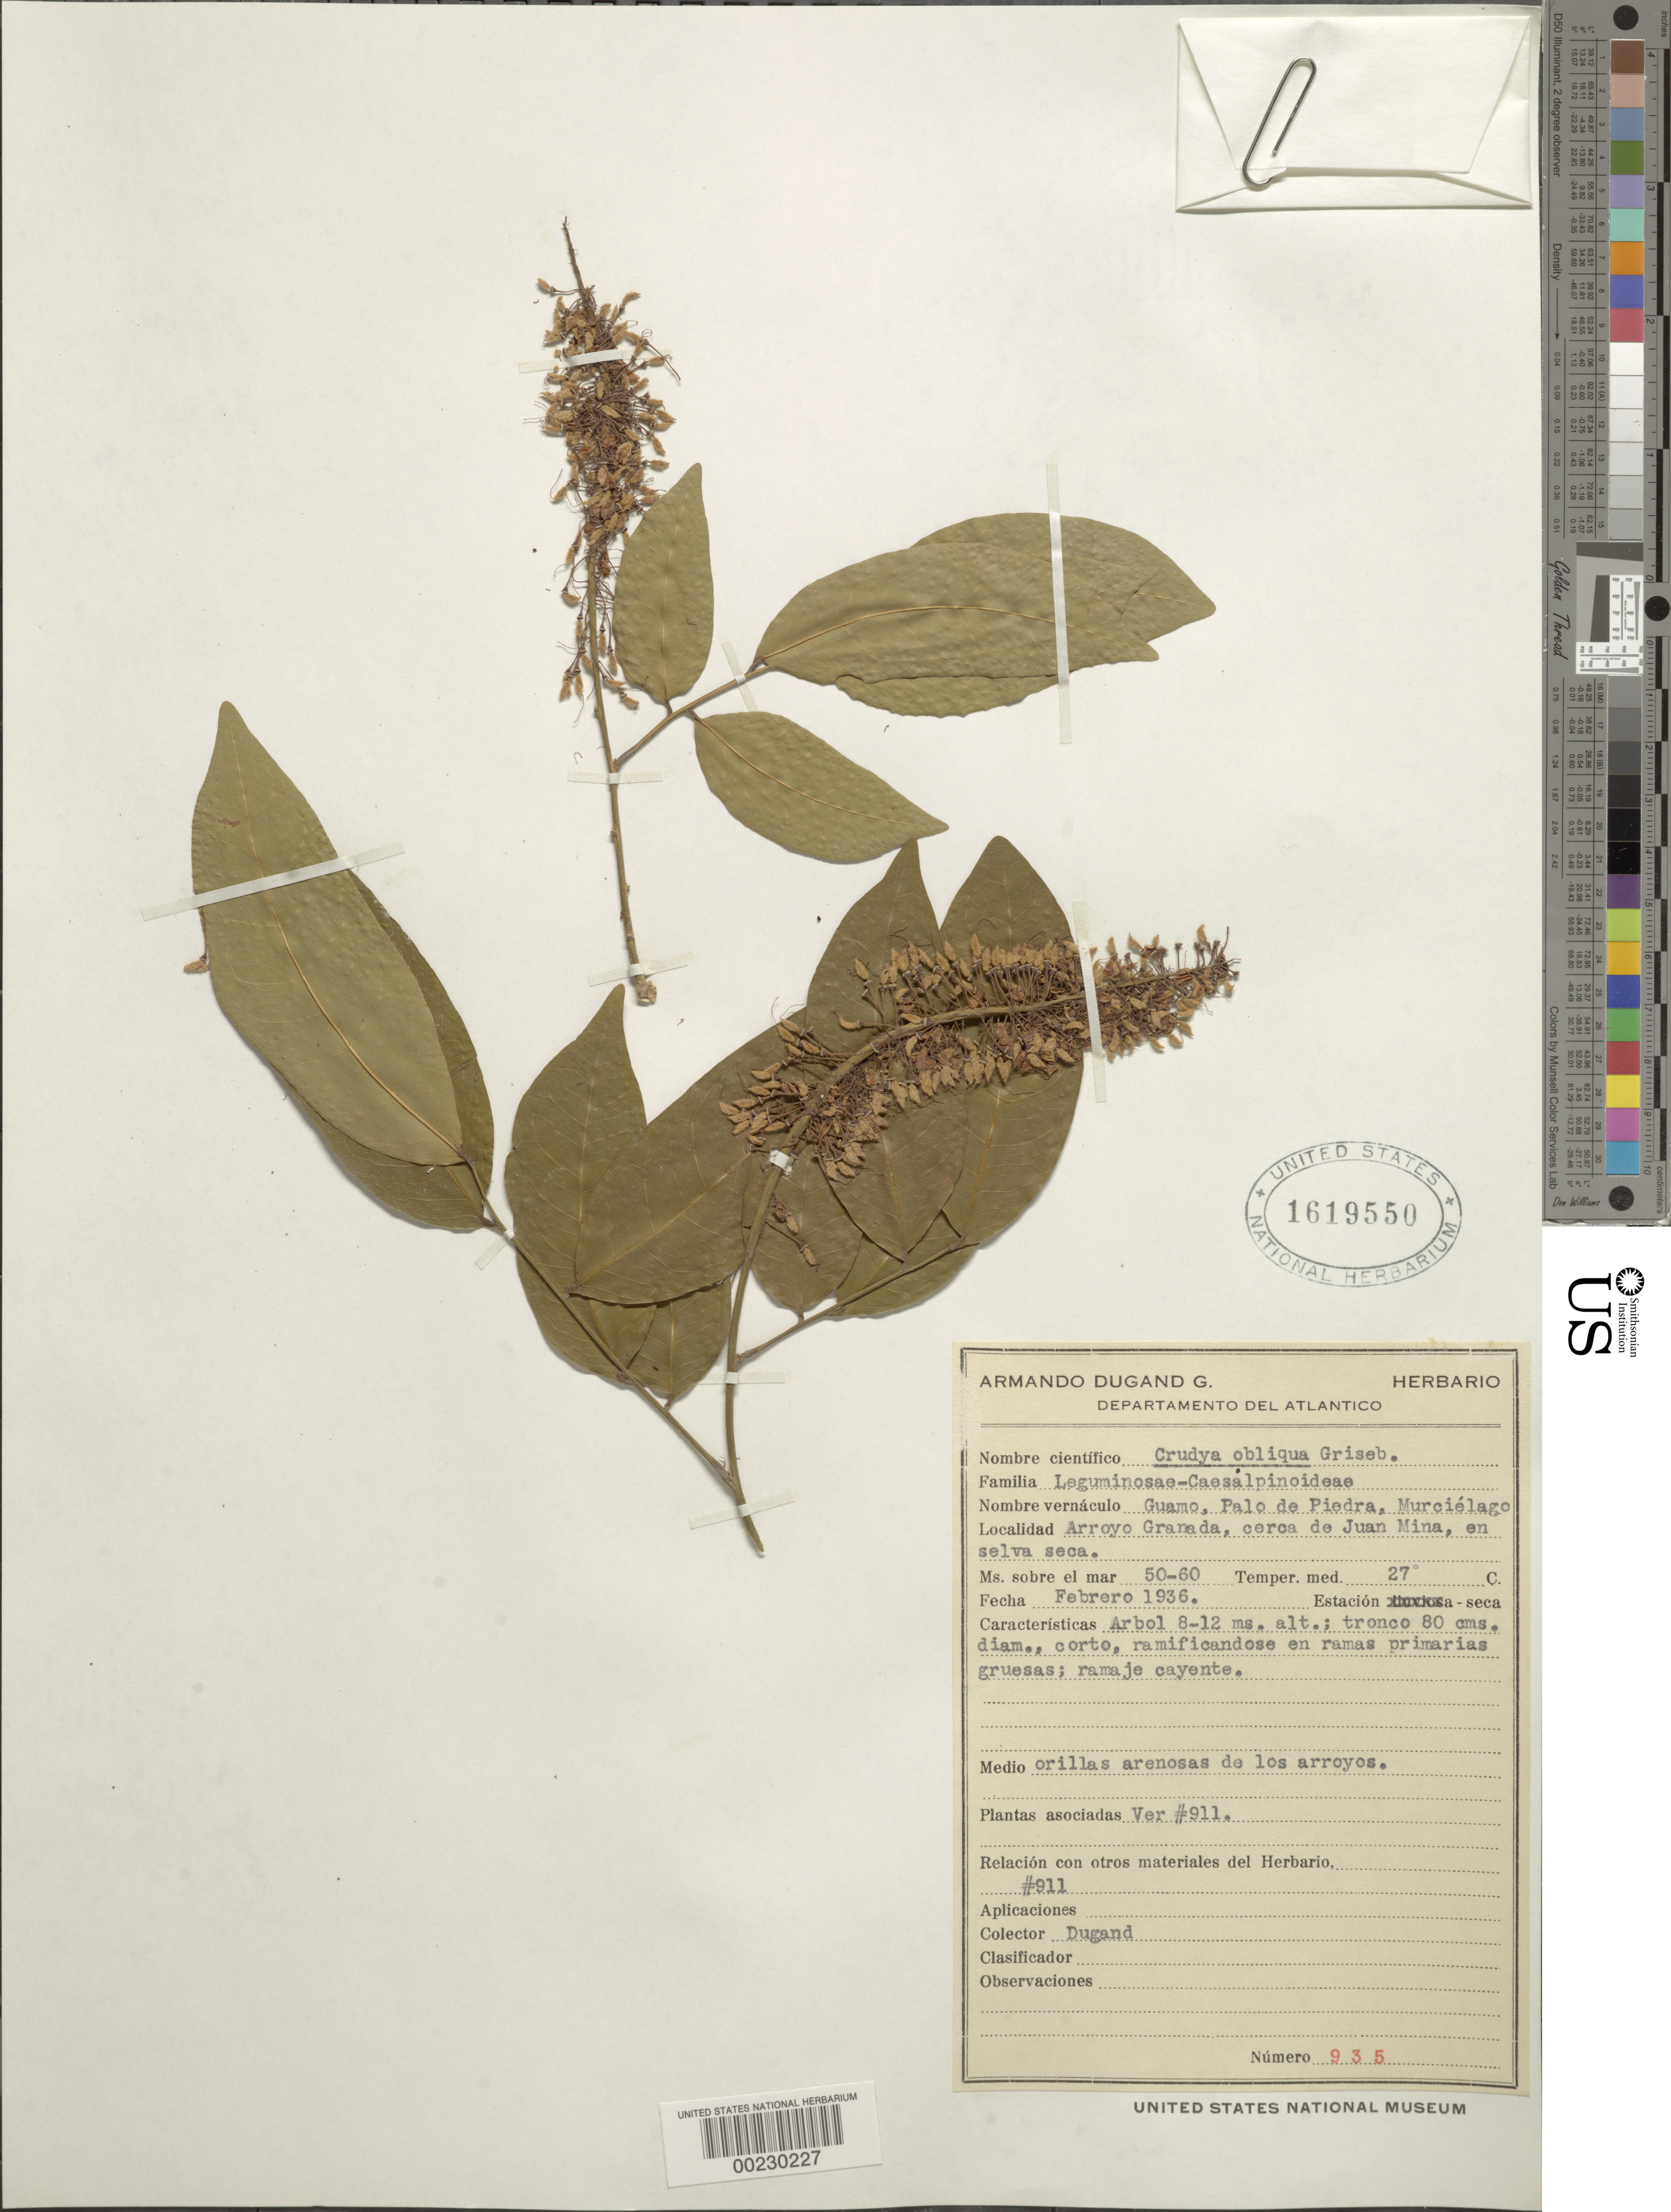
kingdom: Plantae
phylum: Tracheophyta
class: Magnoliopsida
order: Fabales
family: Fabaceae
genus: Crudia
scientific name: Crudia sp.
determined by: Strong, Mark T., (BOT), Smithsonian Institution - National Museum of Natural History (UNITED STATES)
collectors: A. Dugand G.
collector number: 935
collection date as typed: Feb 1936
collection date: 1936-02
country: Colombia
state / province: Atlántico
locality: Arroyo Granada, ca Juan Mina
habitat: Sandy edge of arroyos; dry forest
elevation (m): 50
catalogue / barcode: US 1619550